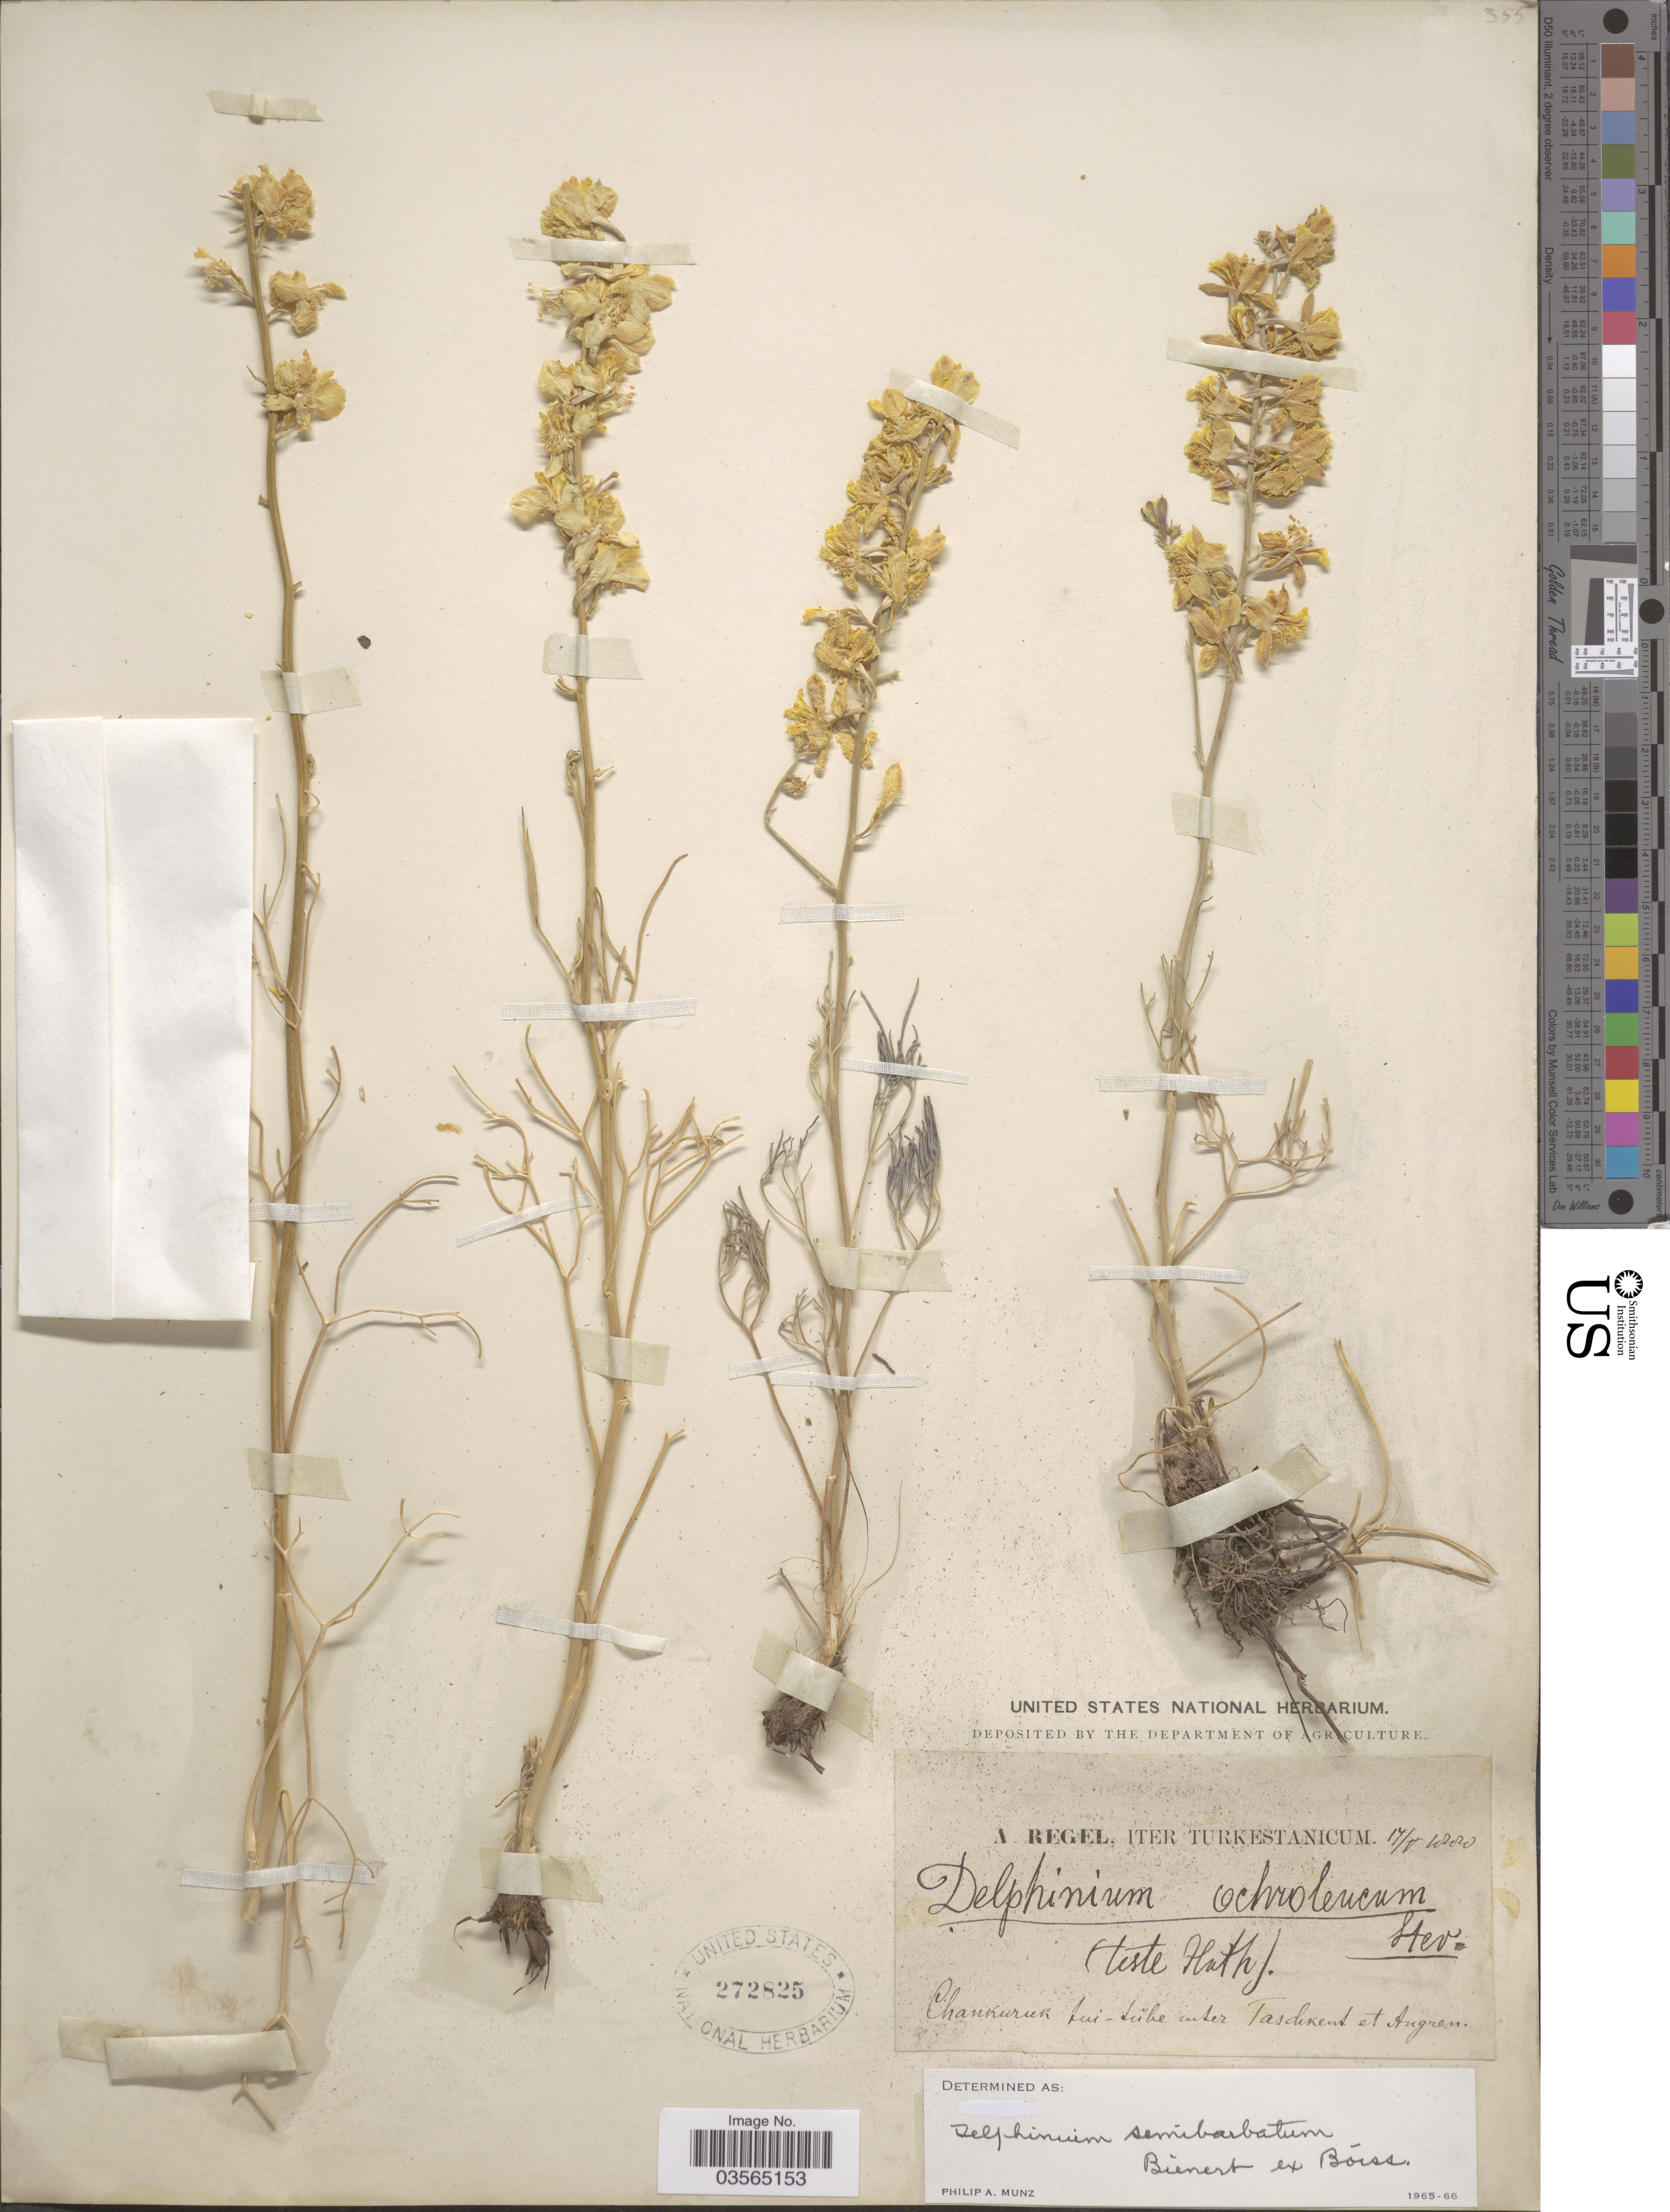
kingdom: Plantae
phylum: Tracheophyta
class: Magnoliopsida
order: Ranunculales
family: Ranunculaceae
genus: Delphinium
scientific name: Delphinium semibarbatum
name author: Bienert ex Boiss.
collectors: A. Regel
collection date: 1880-05-17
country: Uzbekistan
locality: Iter Turkestanicum. Chankuruk Lui-Lŭbe [interpreted] inter Taschkent et Augren [interpreted].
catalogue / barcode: US 272825